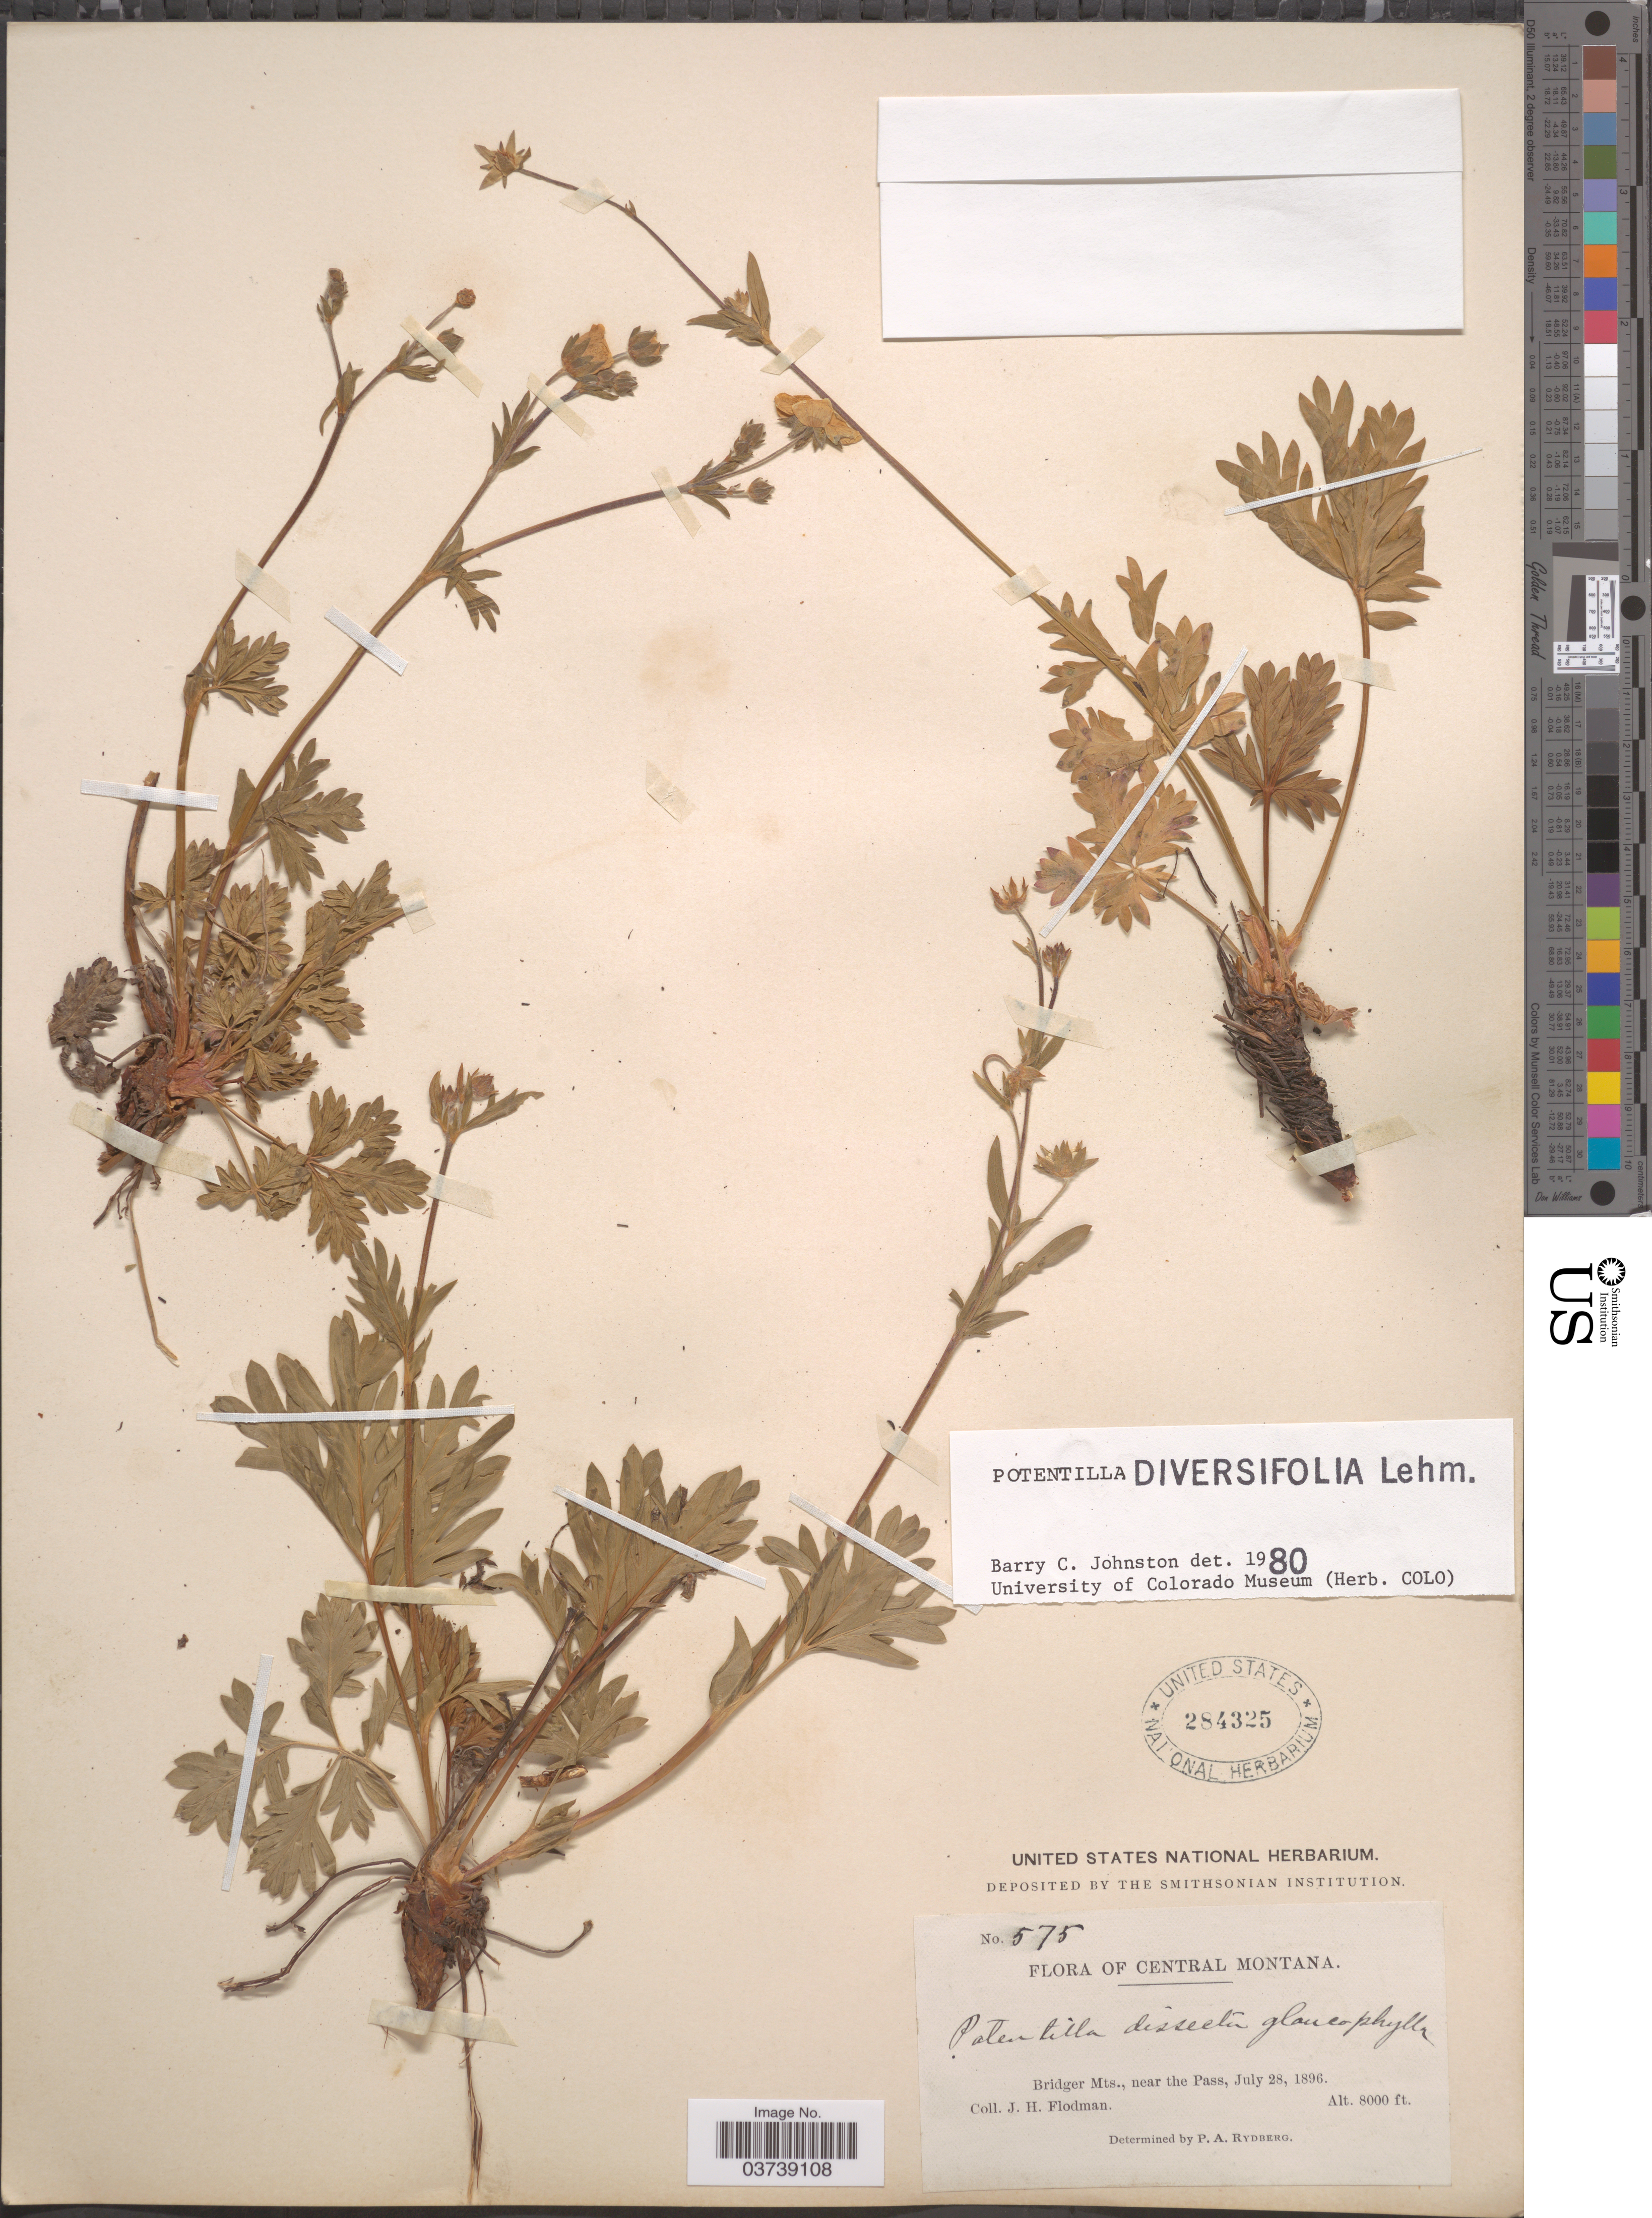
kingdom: Plantae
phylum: Tracheophyta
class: Magnoliopsida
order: Rosales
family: Rosaceae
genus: Potentilla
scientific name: Potentilla diversifolia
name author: Lehm.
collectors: J. Flodman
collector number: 575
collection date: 1896-07-28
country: United States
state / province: Montana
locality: Central Montana. Bridger Mts., near the Pass.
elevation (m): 2438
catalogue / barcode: US 284325